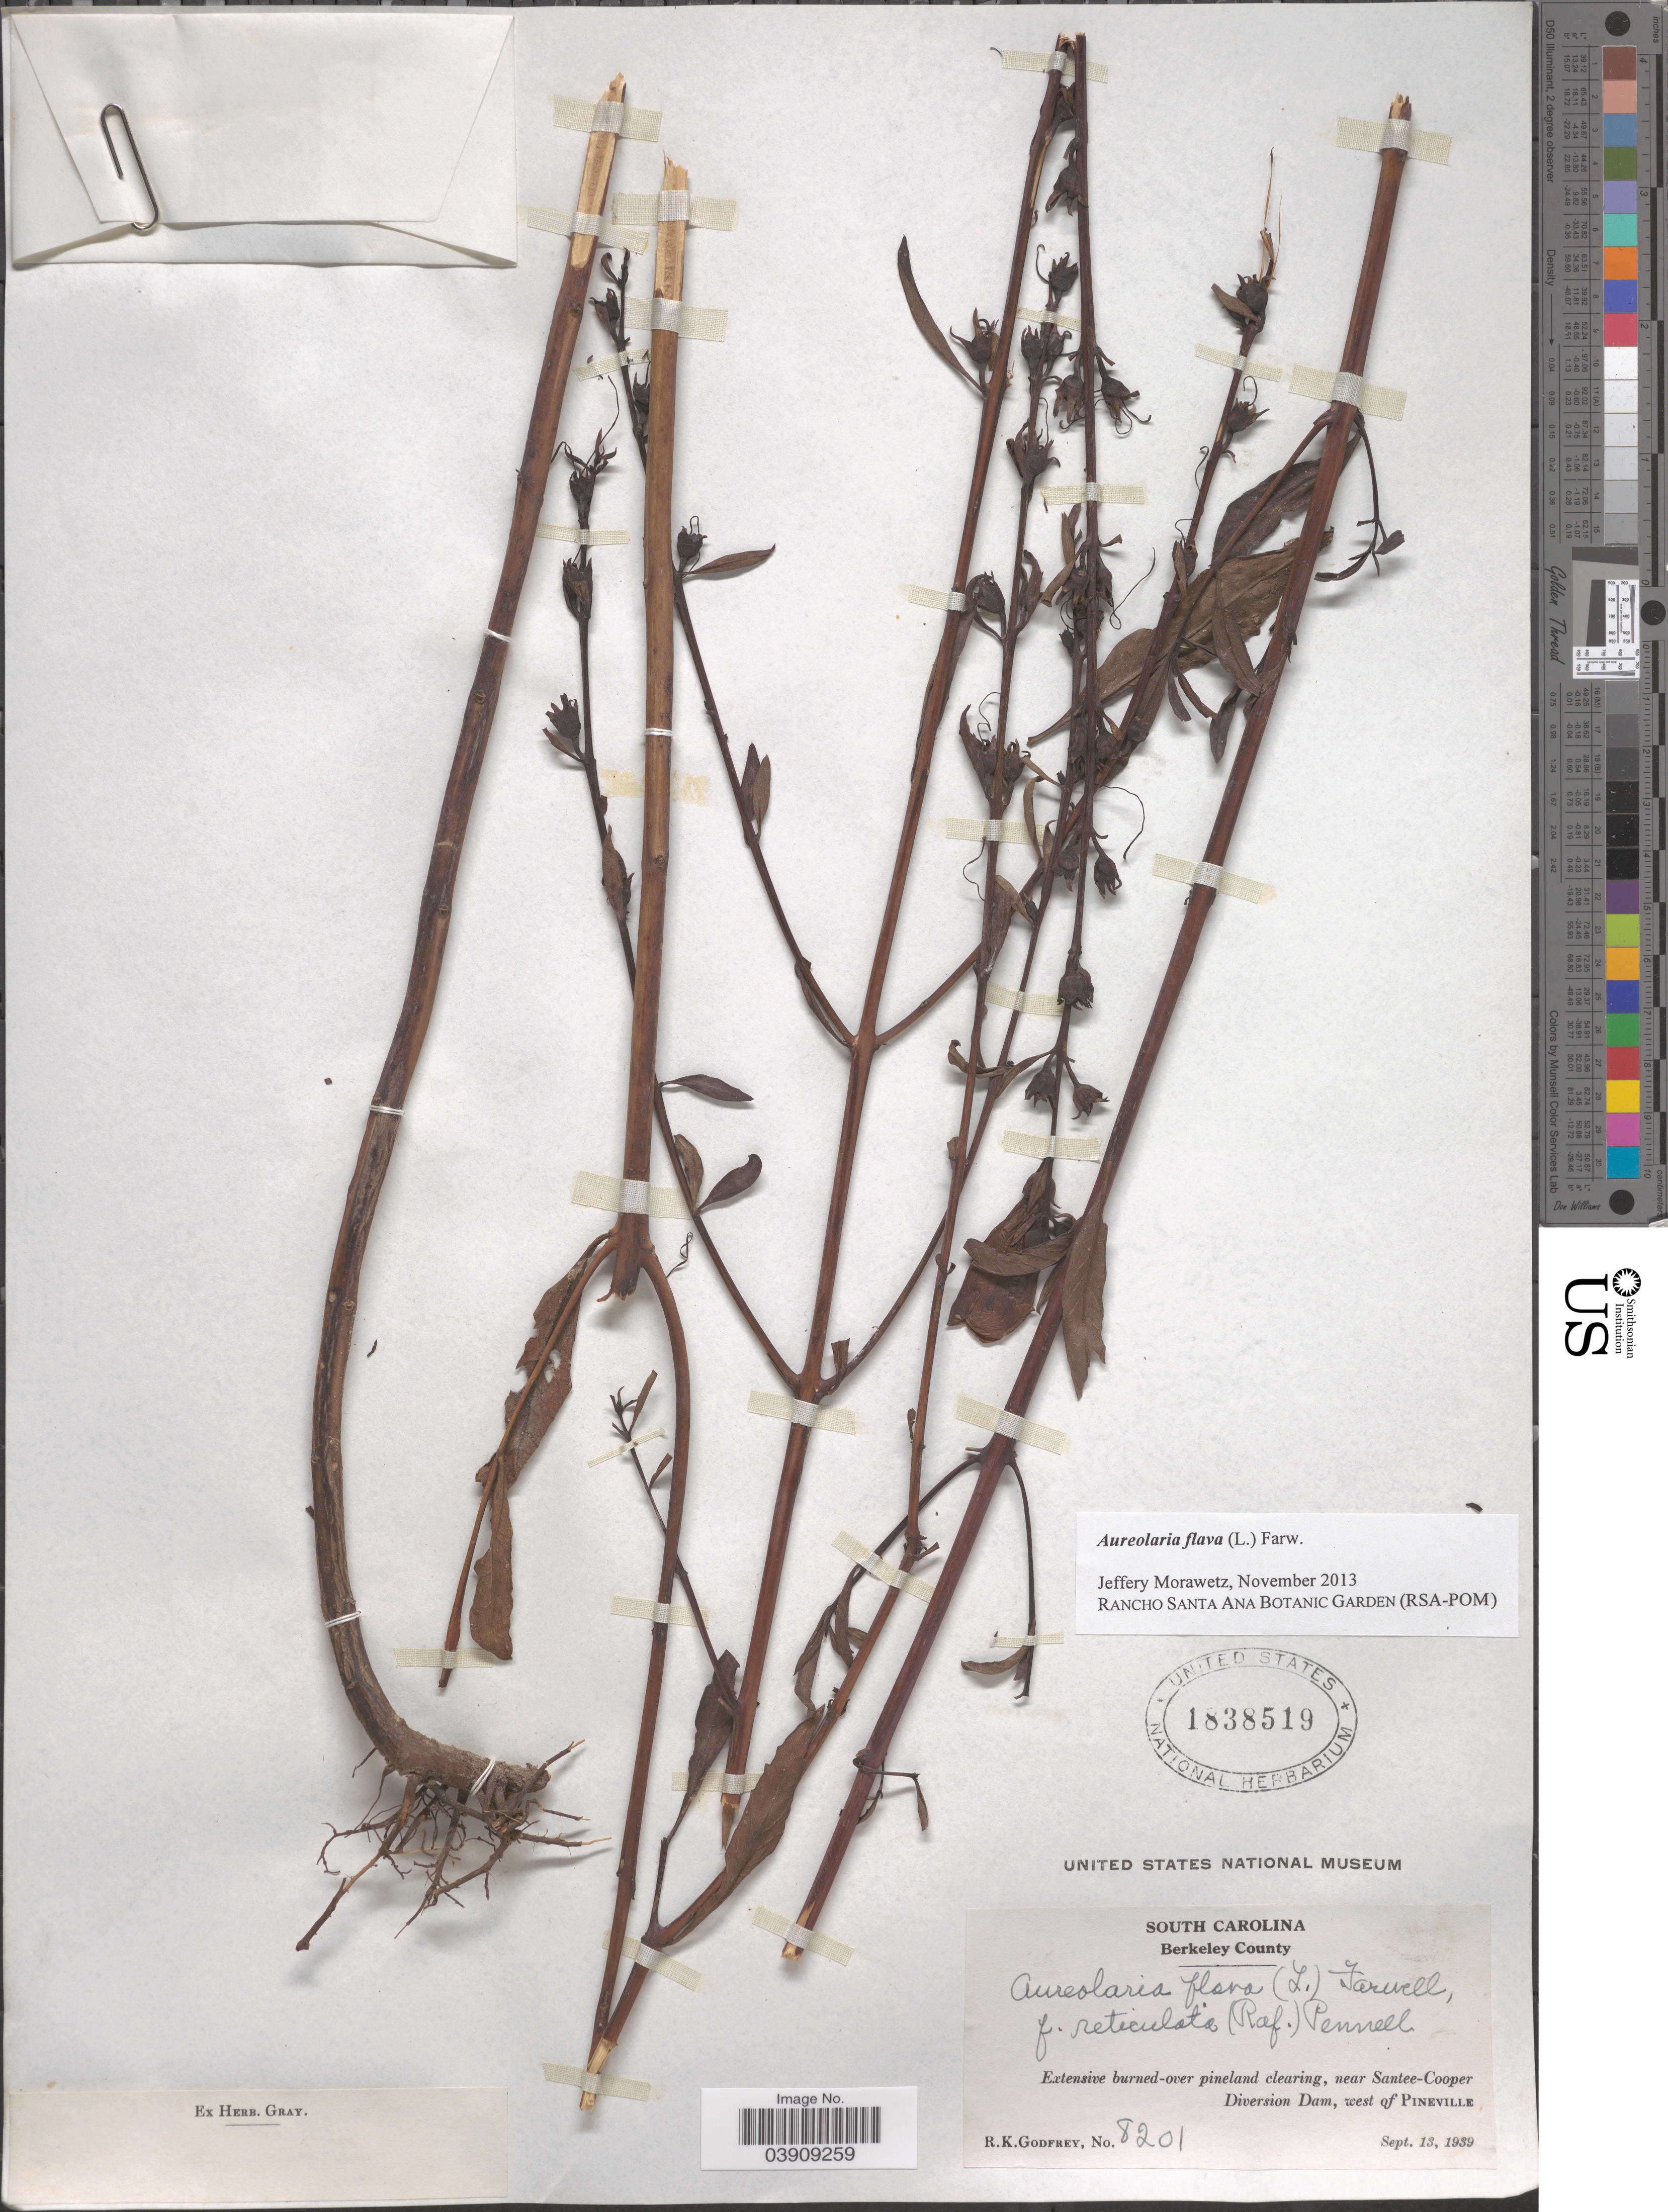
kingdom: Plantae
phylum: Tracheophyta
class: Magnoliopsida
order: Lamiales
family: Orobanchaceae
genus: Aureolaria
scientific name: Aureolaria flava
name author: (L.) Farw.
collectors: R. K. Godfrey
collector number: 8201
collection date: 1939-09-13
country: United States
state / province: South Carolina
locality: Berkeley County. Near Santee-Cooper Diversion Dam, west of Pineville.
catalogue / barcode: US 1838519